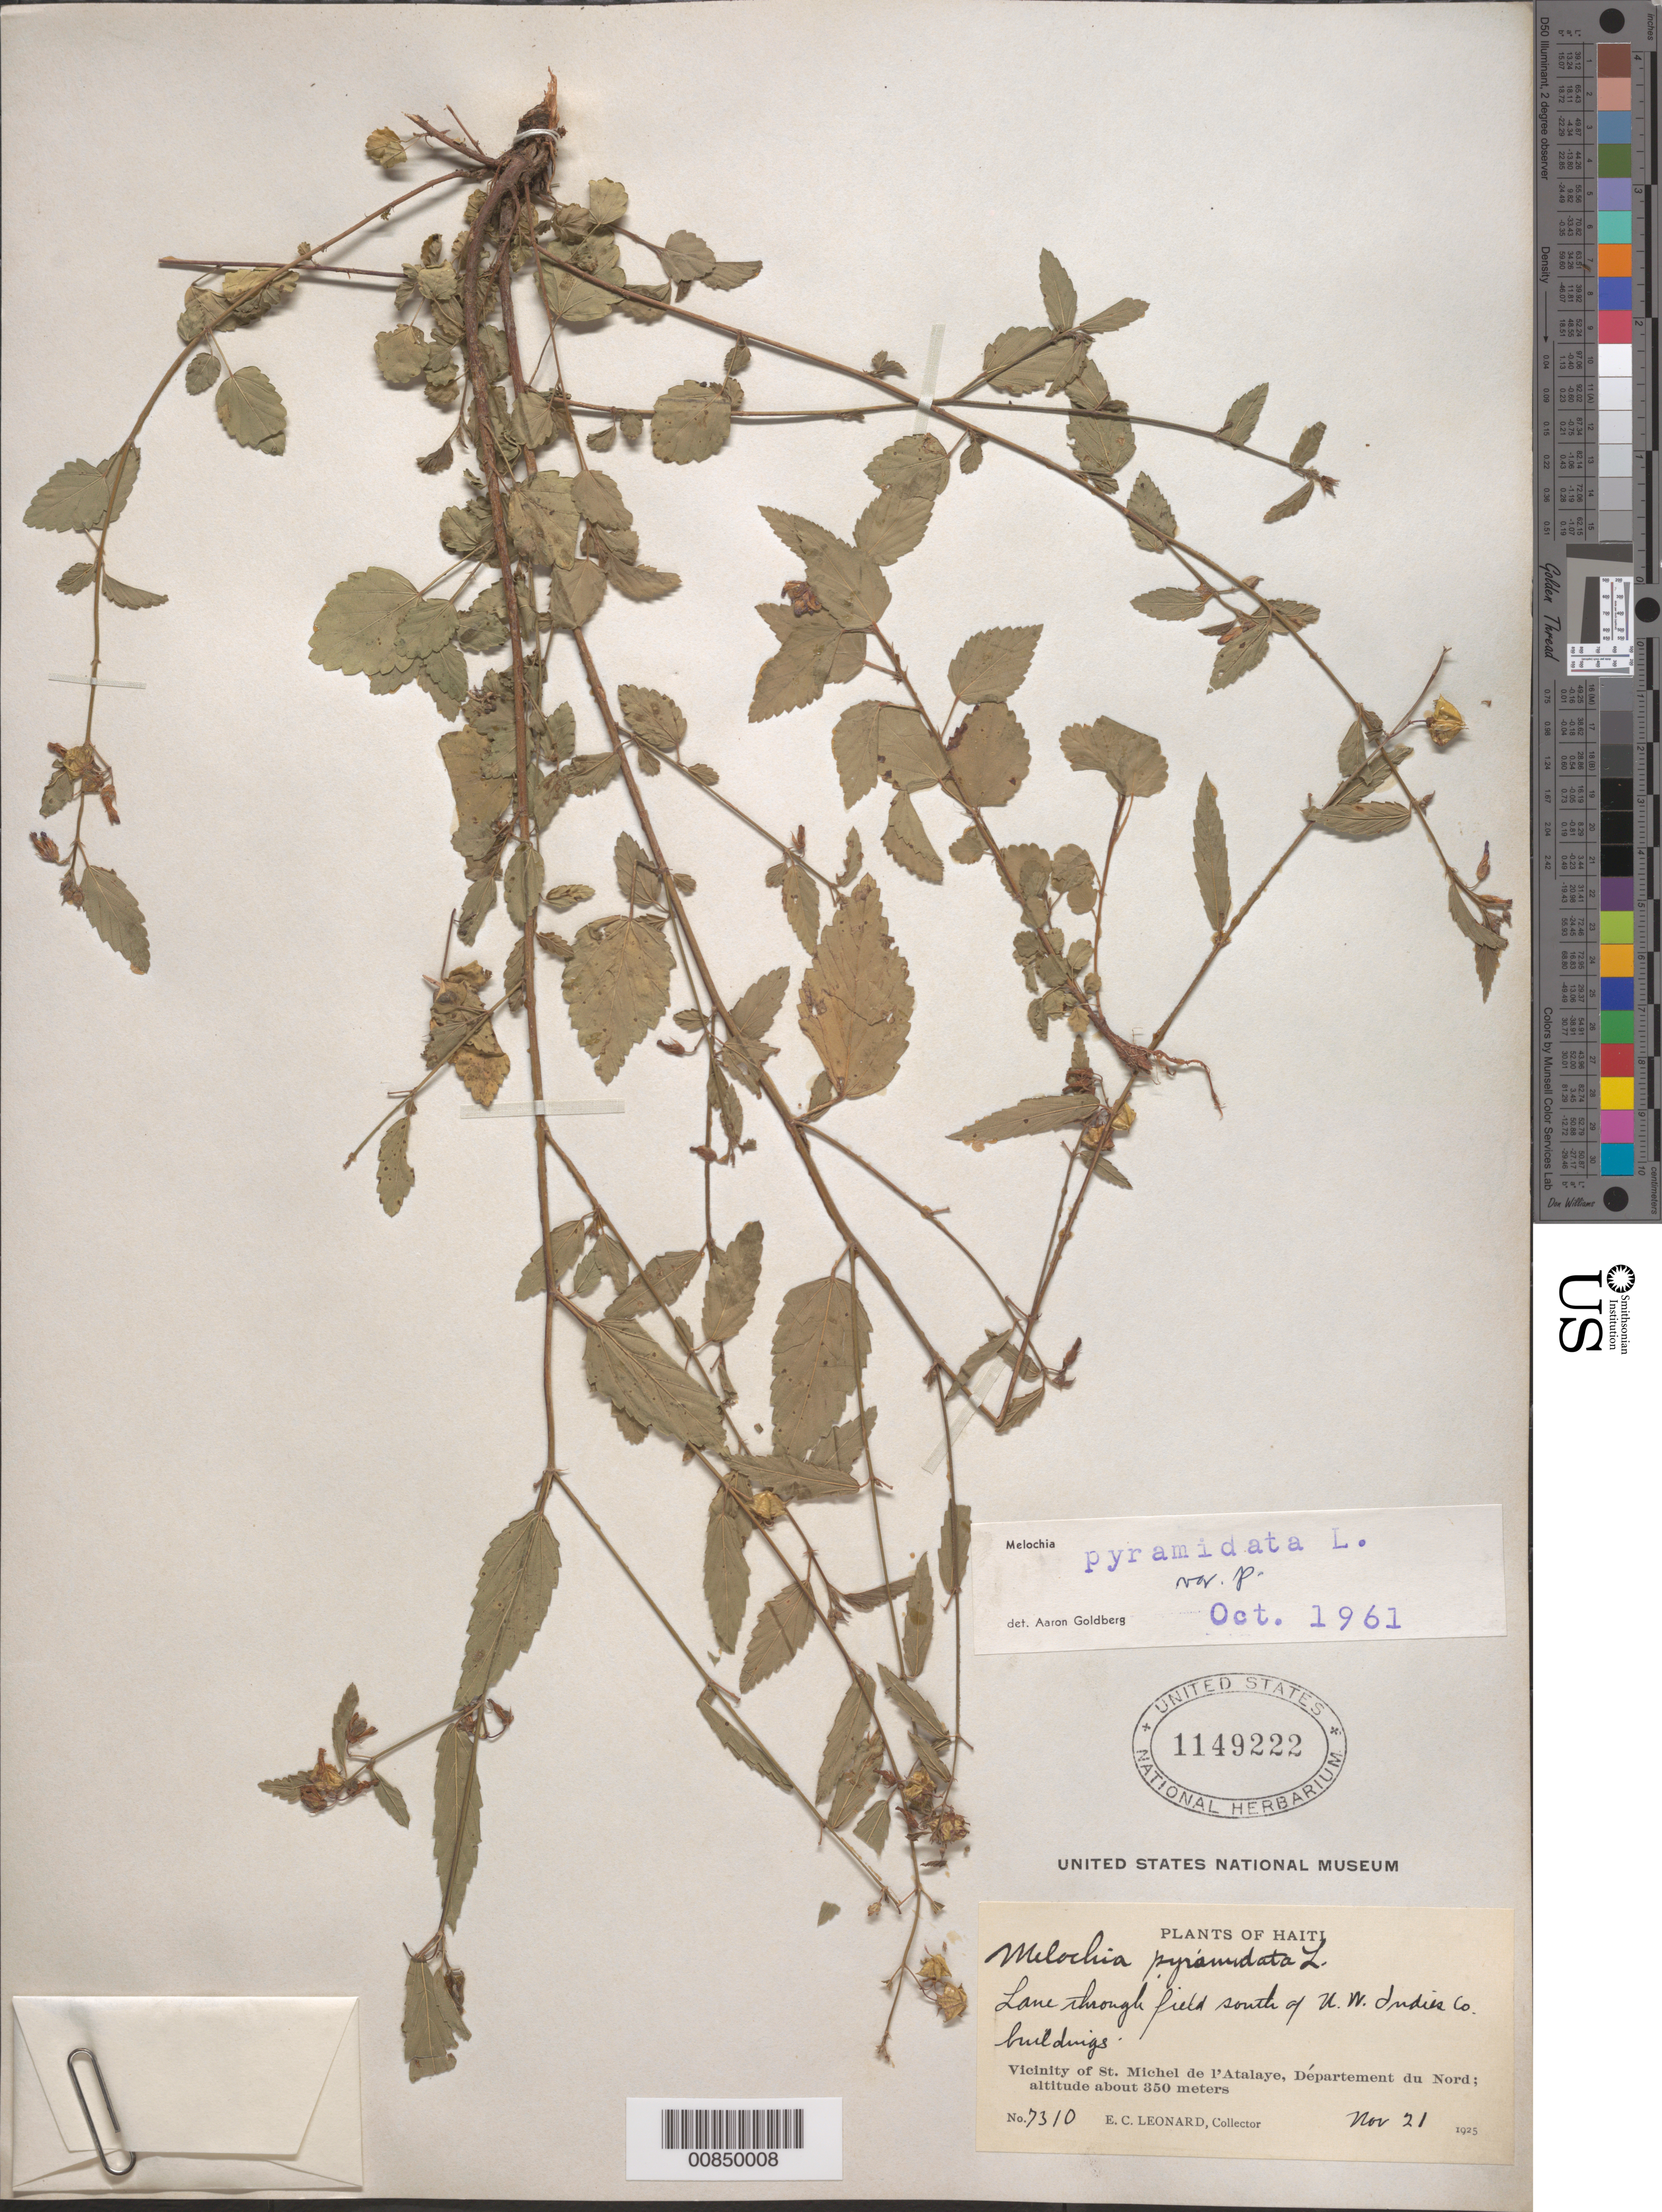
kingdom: Plantae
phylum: Tracheophyta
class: Magnoliopsida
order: Malvales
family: Malvaceae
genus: Melochia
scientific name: Melochia pyramidata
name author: L.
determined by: Goldberg, Aaron, (US), NMNH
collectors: E. C. Leonard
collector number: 7310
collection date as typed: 21 Nov 1925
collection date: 1925-11-21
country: Haiti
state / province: Artibonite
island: Hispaniola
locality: Vicinity of St. Michel de l'Atalaye, S of UW Indies Co. buildings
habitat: Lane through field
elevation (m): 350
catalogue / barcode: US 1149222